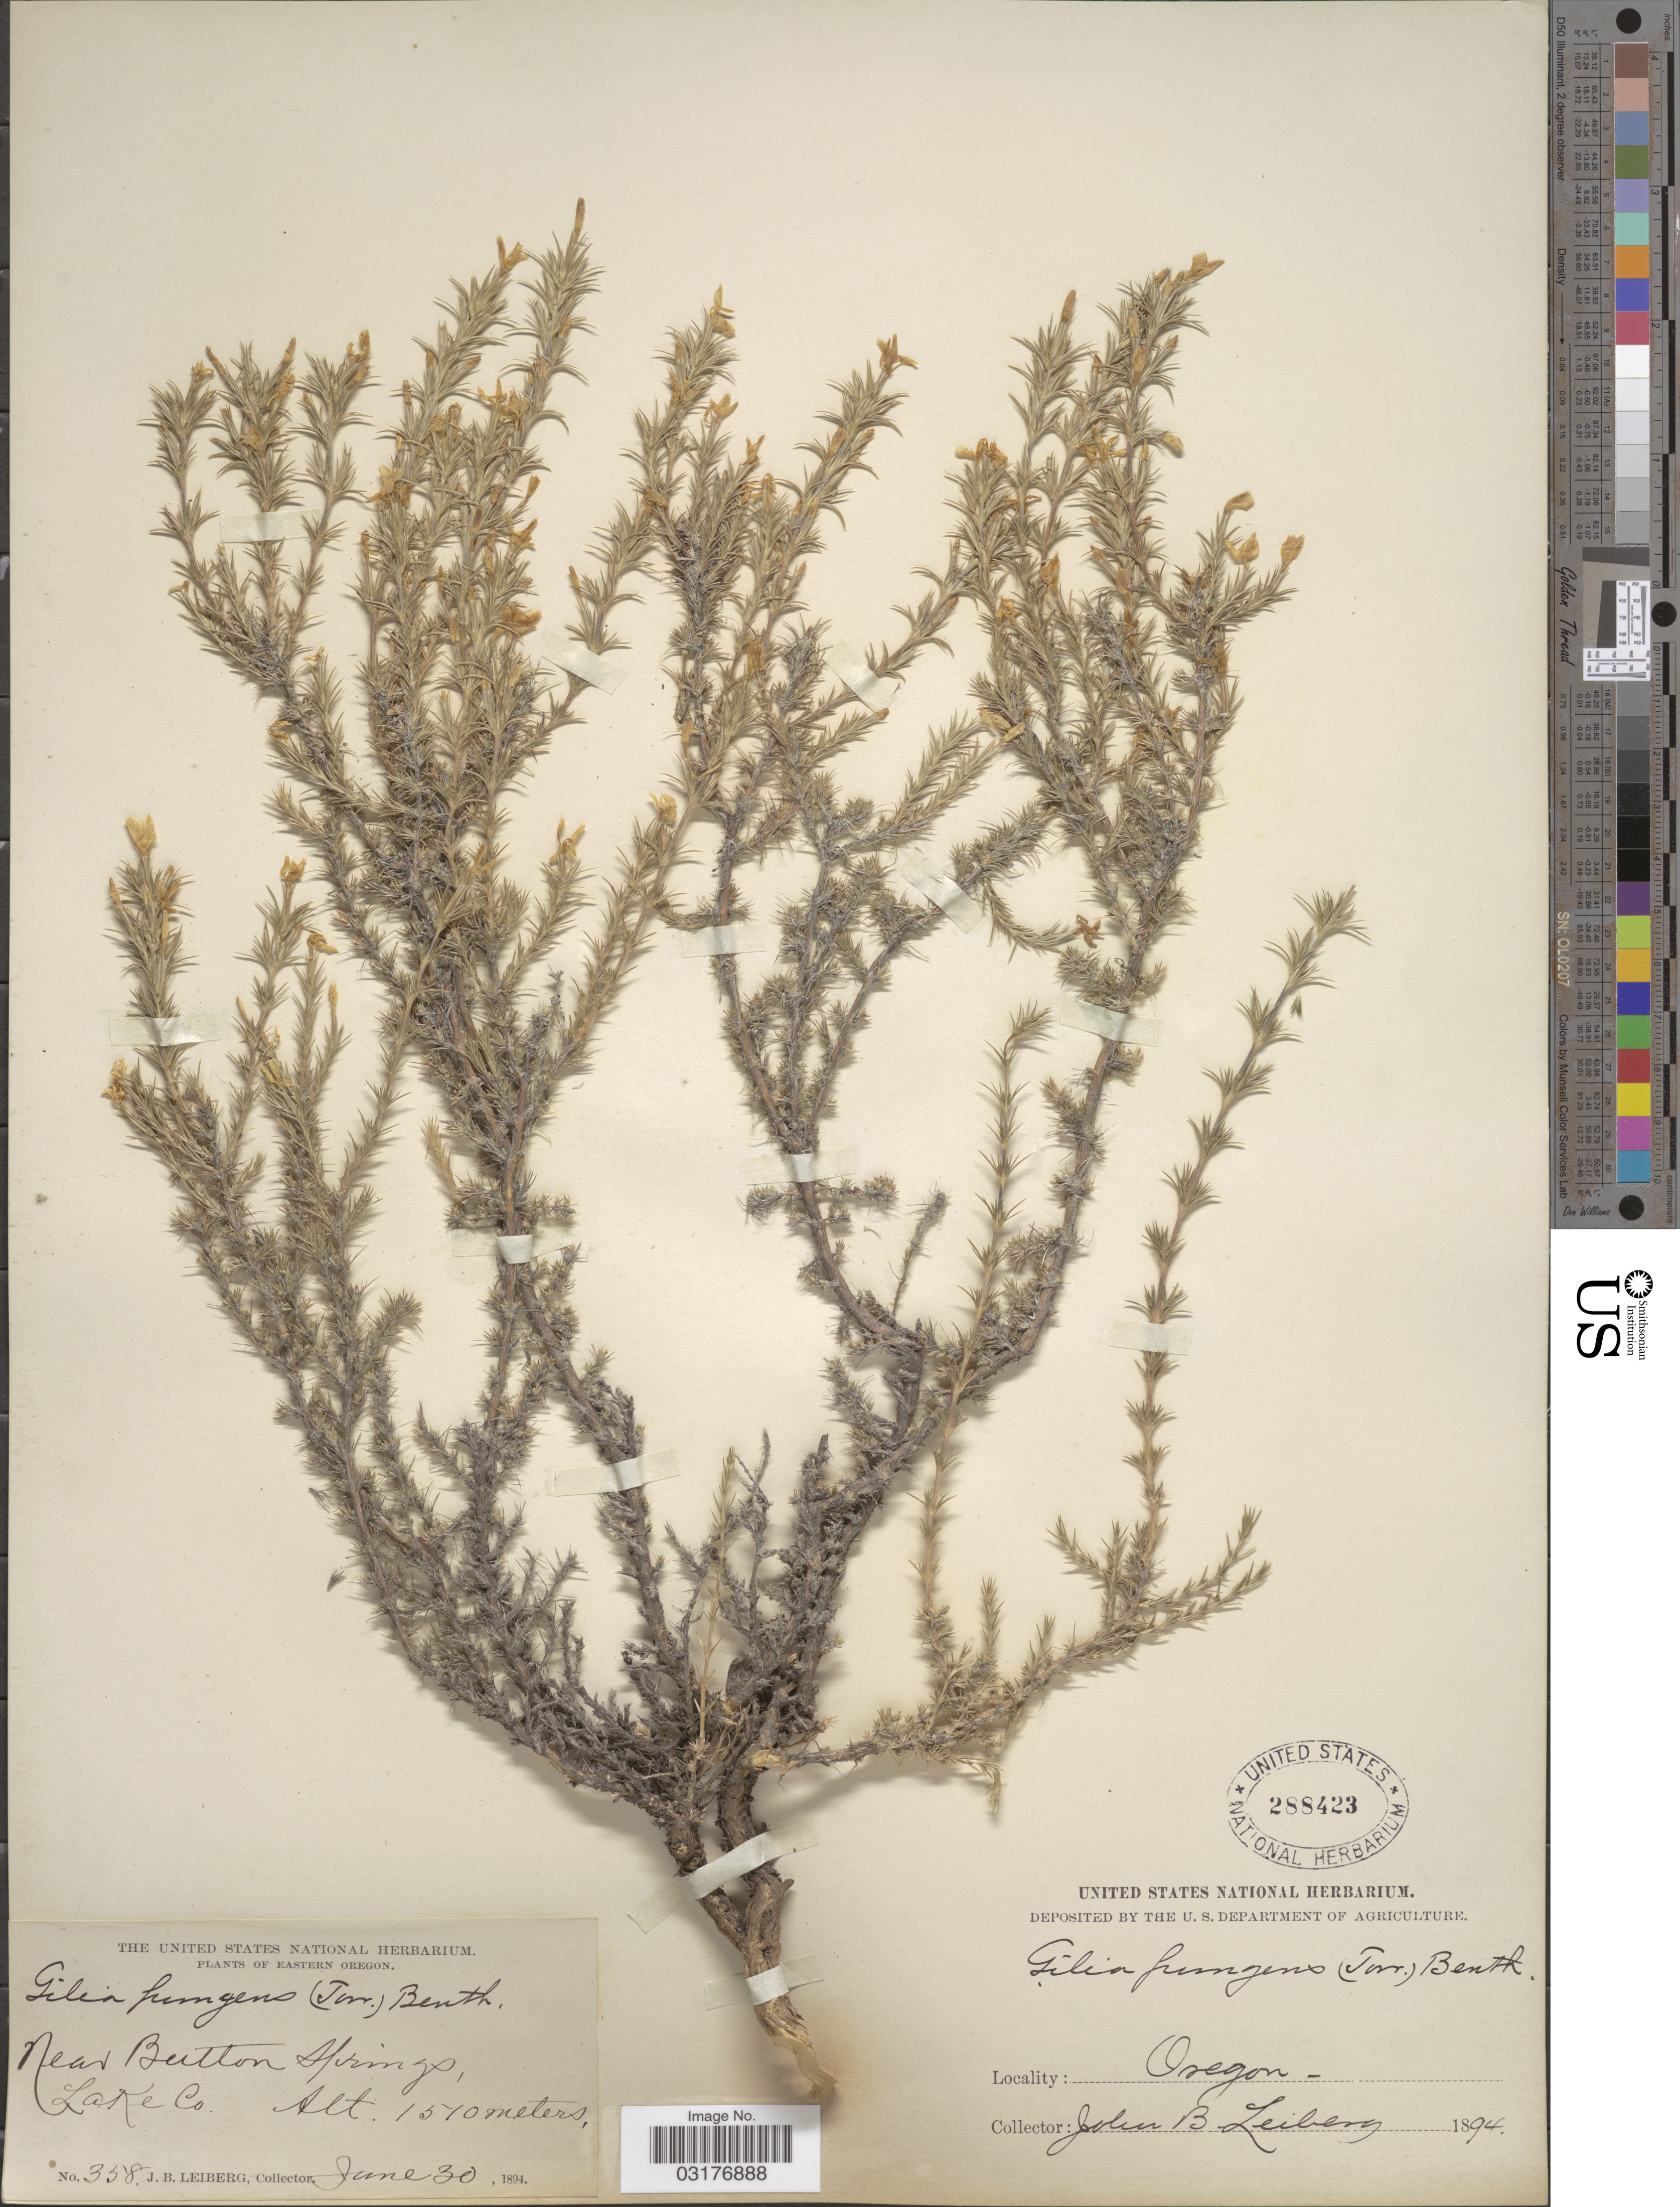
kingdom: Plantae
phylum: Tracheophyta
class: Magnoliopsida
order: Ericales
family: Polemoniaceae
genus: Linanthus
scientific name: Linanthus pungens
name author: (Torr.) J.M. Porter & L.A. Johnson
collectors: J. B. Leiberg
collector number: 358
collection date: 1894-06-30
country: United States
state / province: Oregon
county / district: Lake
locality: Eastern Oregon. Near Button Springs, Lake Co.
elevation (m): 1510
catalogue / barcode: US 288423